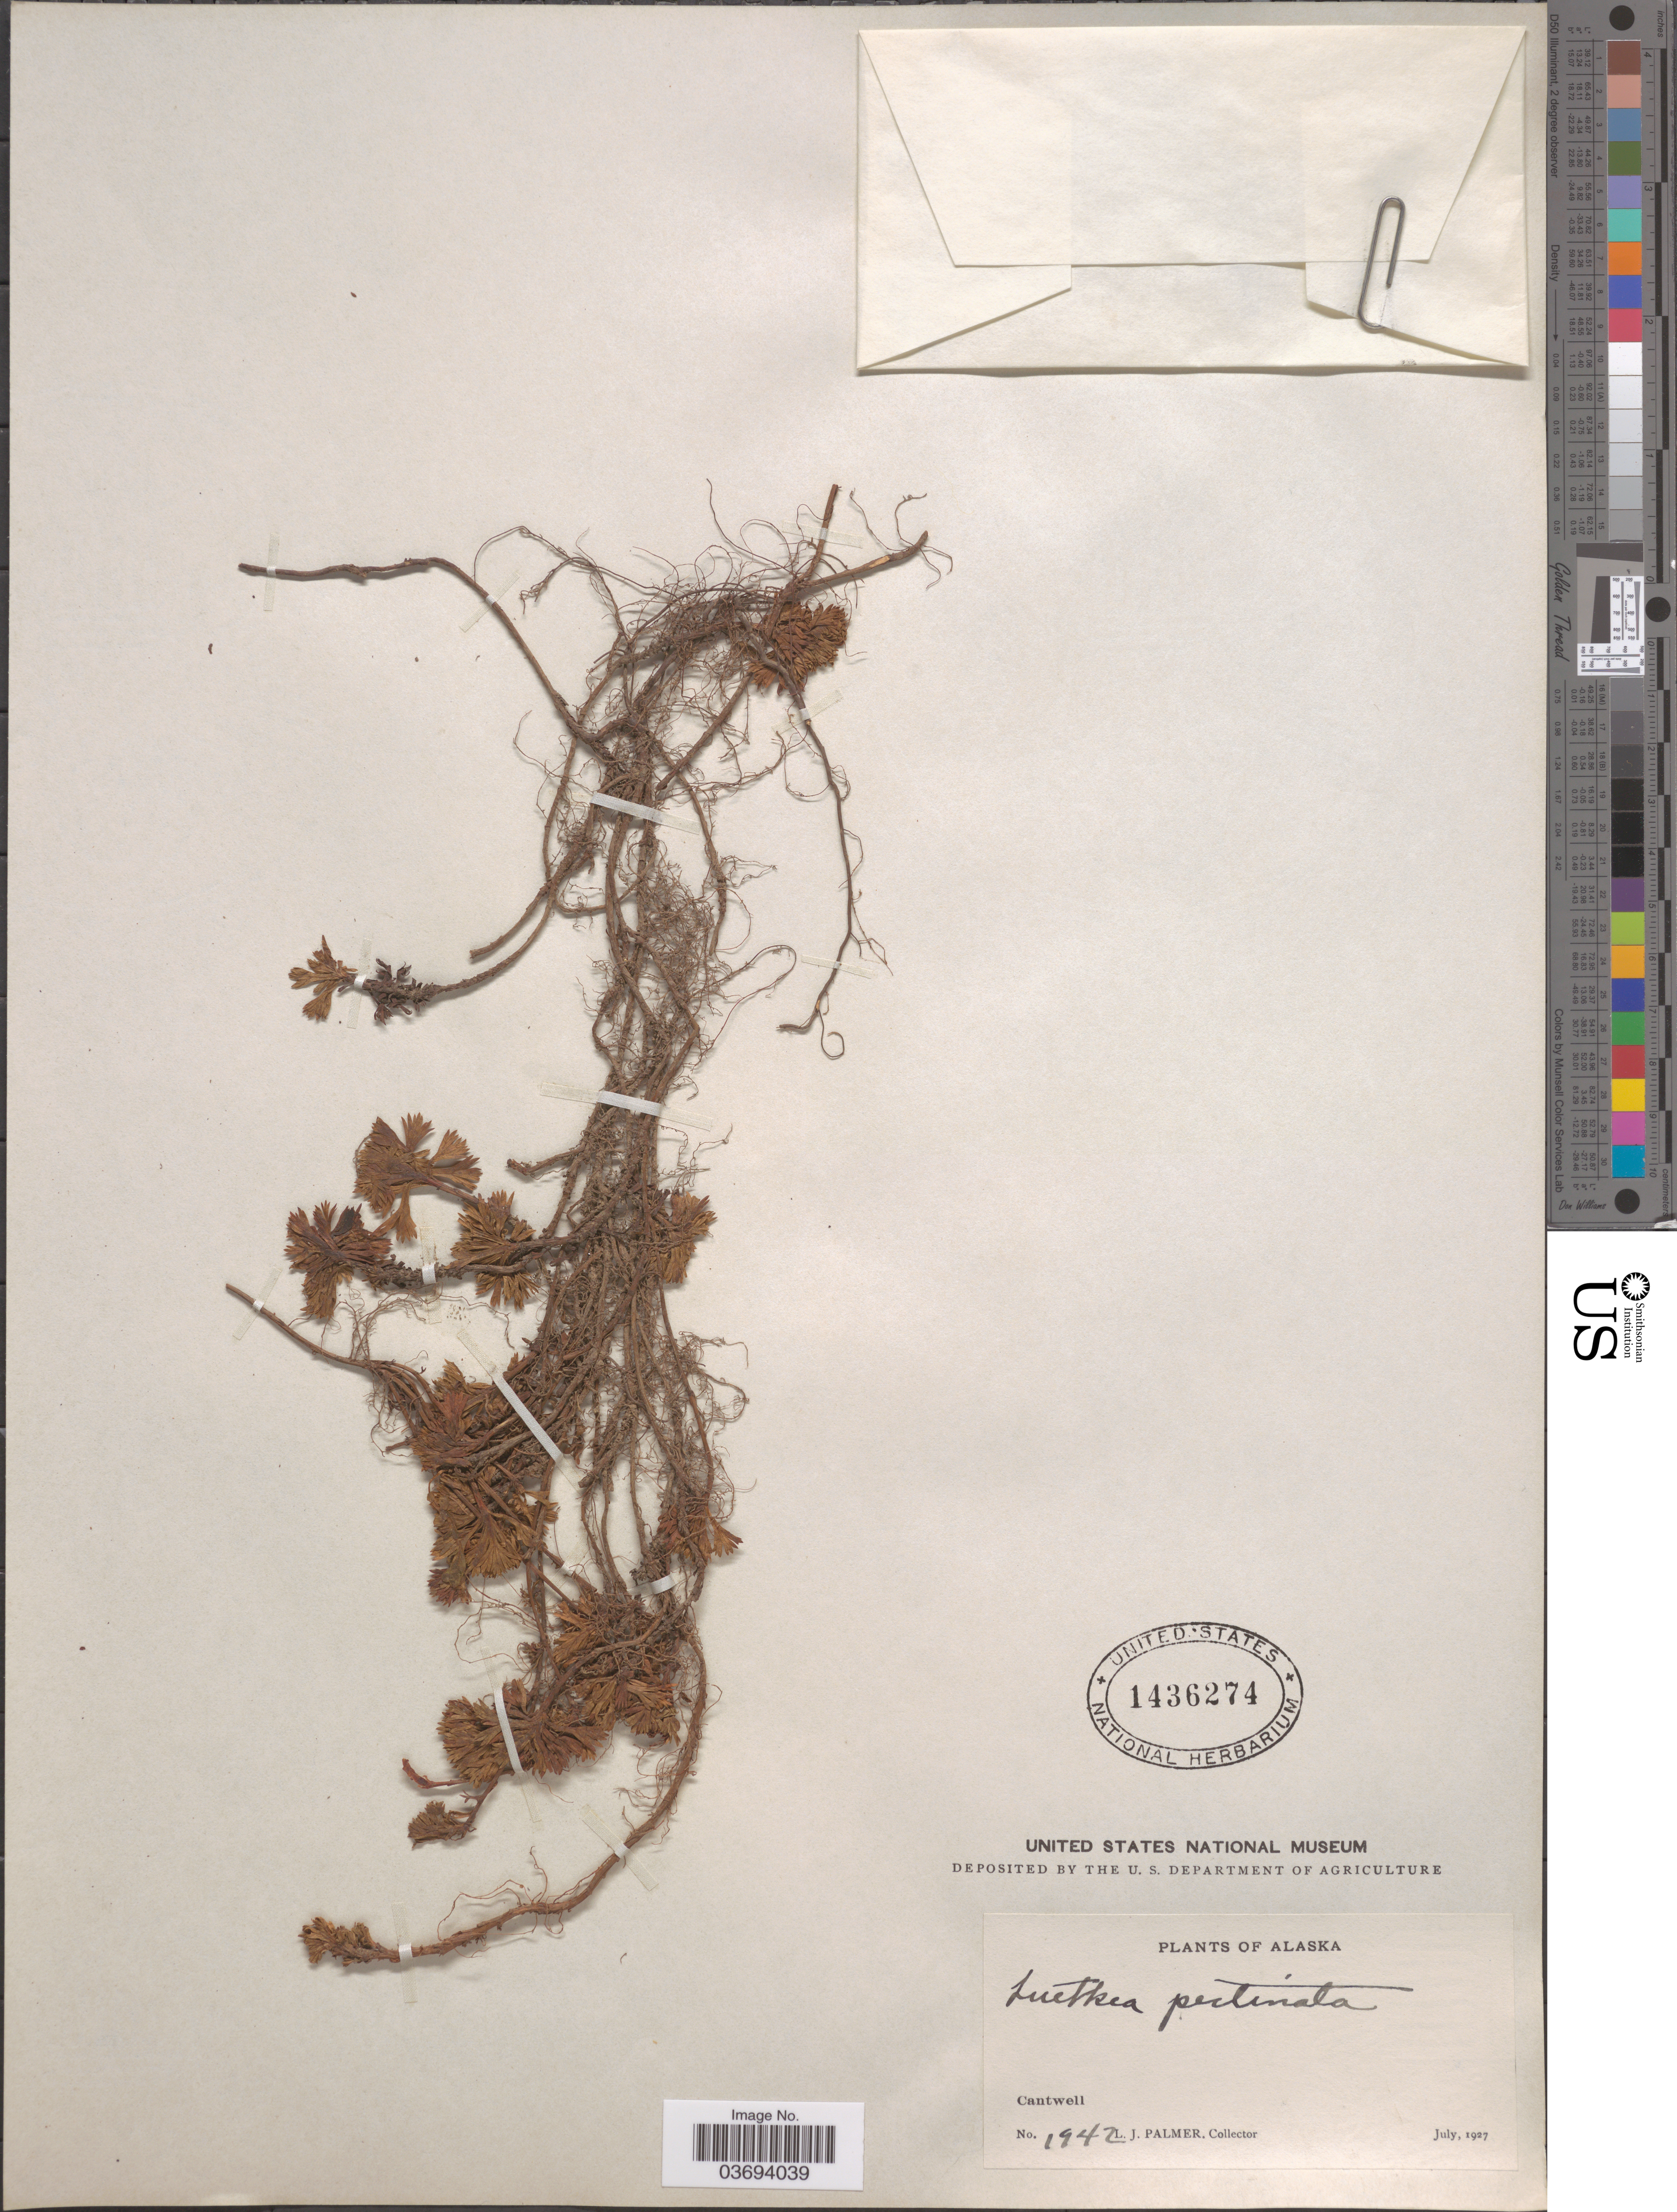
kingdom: Plantae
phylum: Tracheophyta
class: Magnoliopsida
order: Rosales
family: Rosaceae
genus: Luetkea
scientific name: Luetkea pectinata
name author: (Pursh) Kuntze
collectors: L. J. Palmer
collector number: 1942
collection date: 1927-07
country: United States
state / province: Alaska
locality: Cantwell.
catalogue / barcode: US 1436274